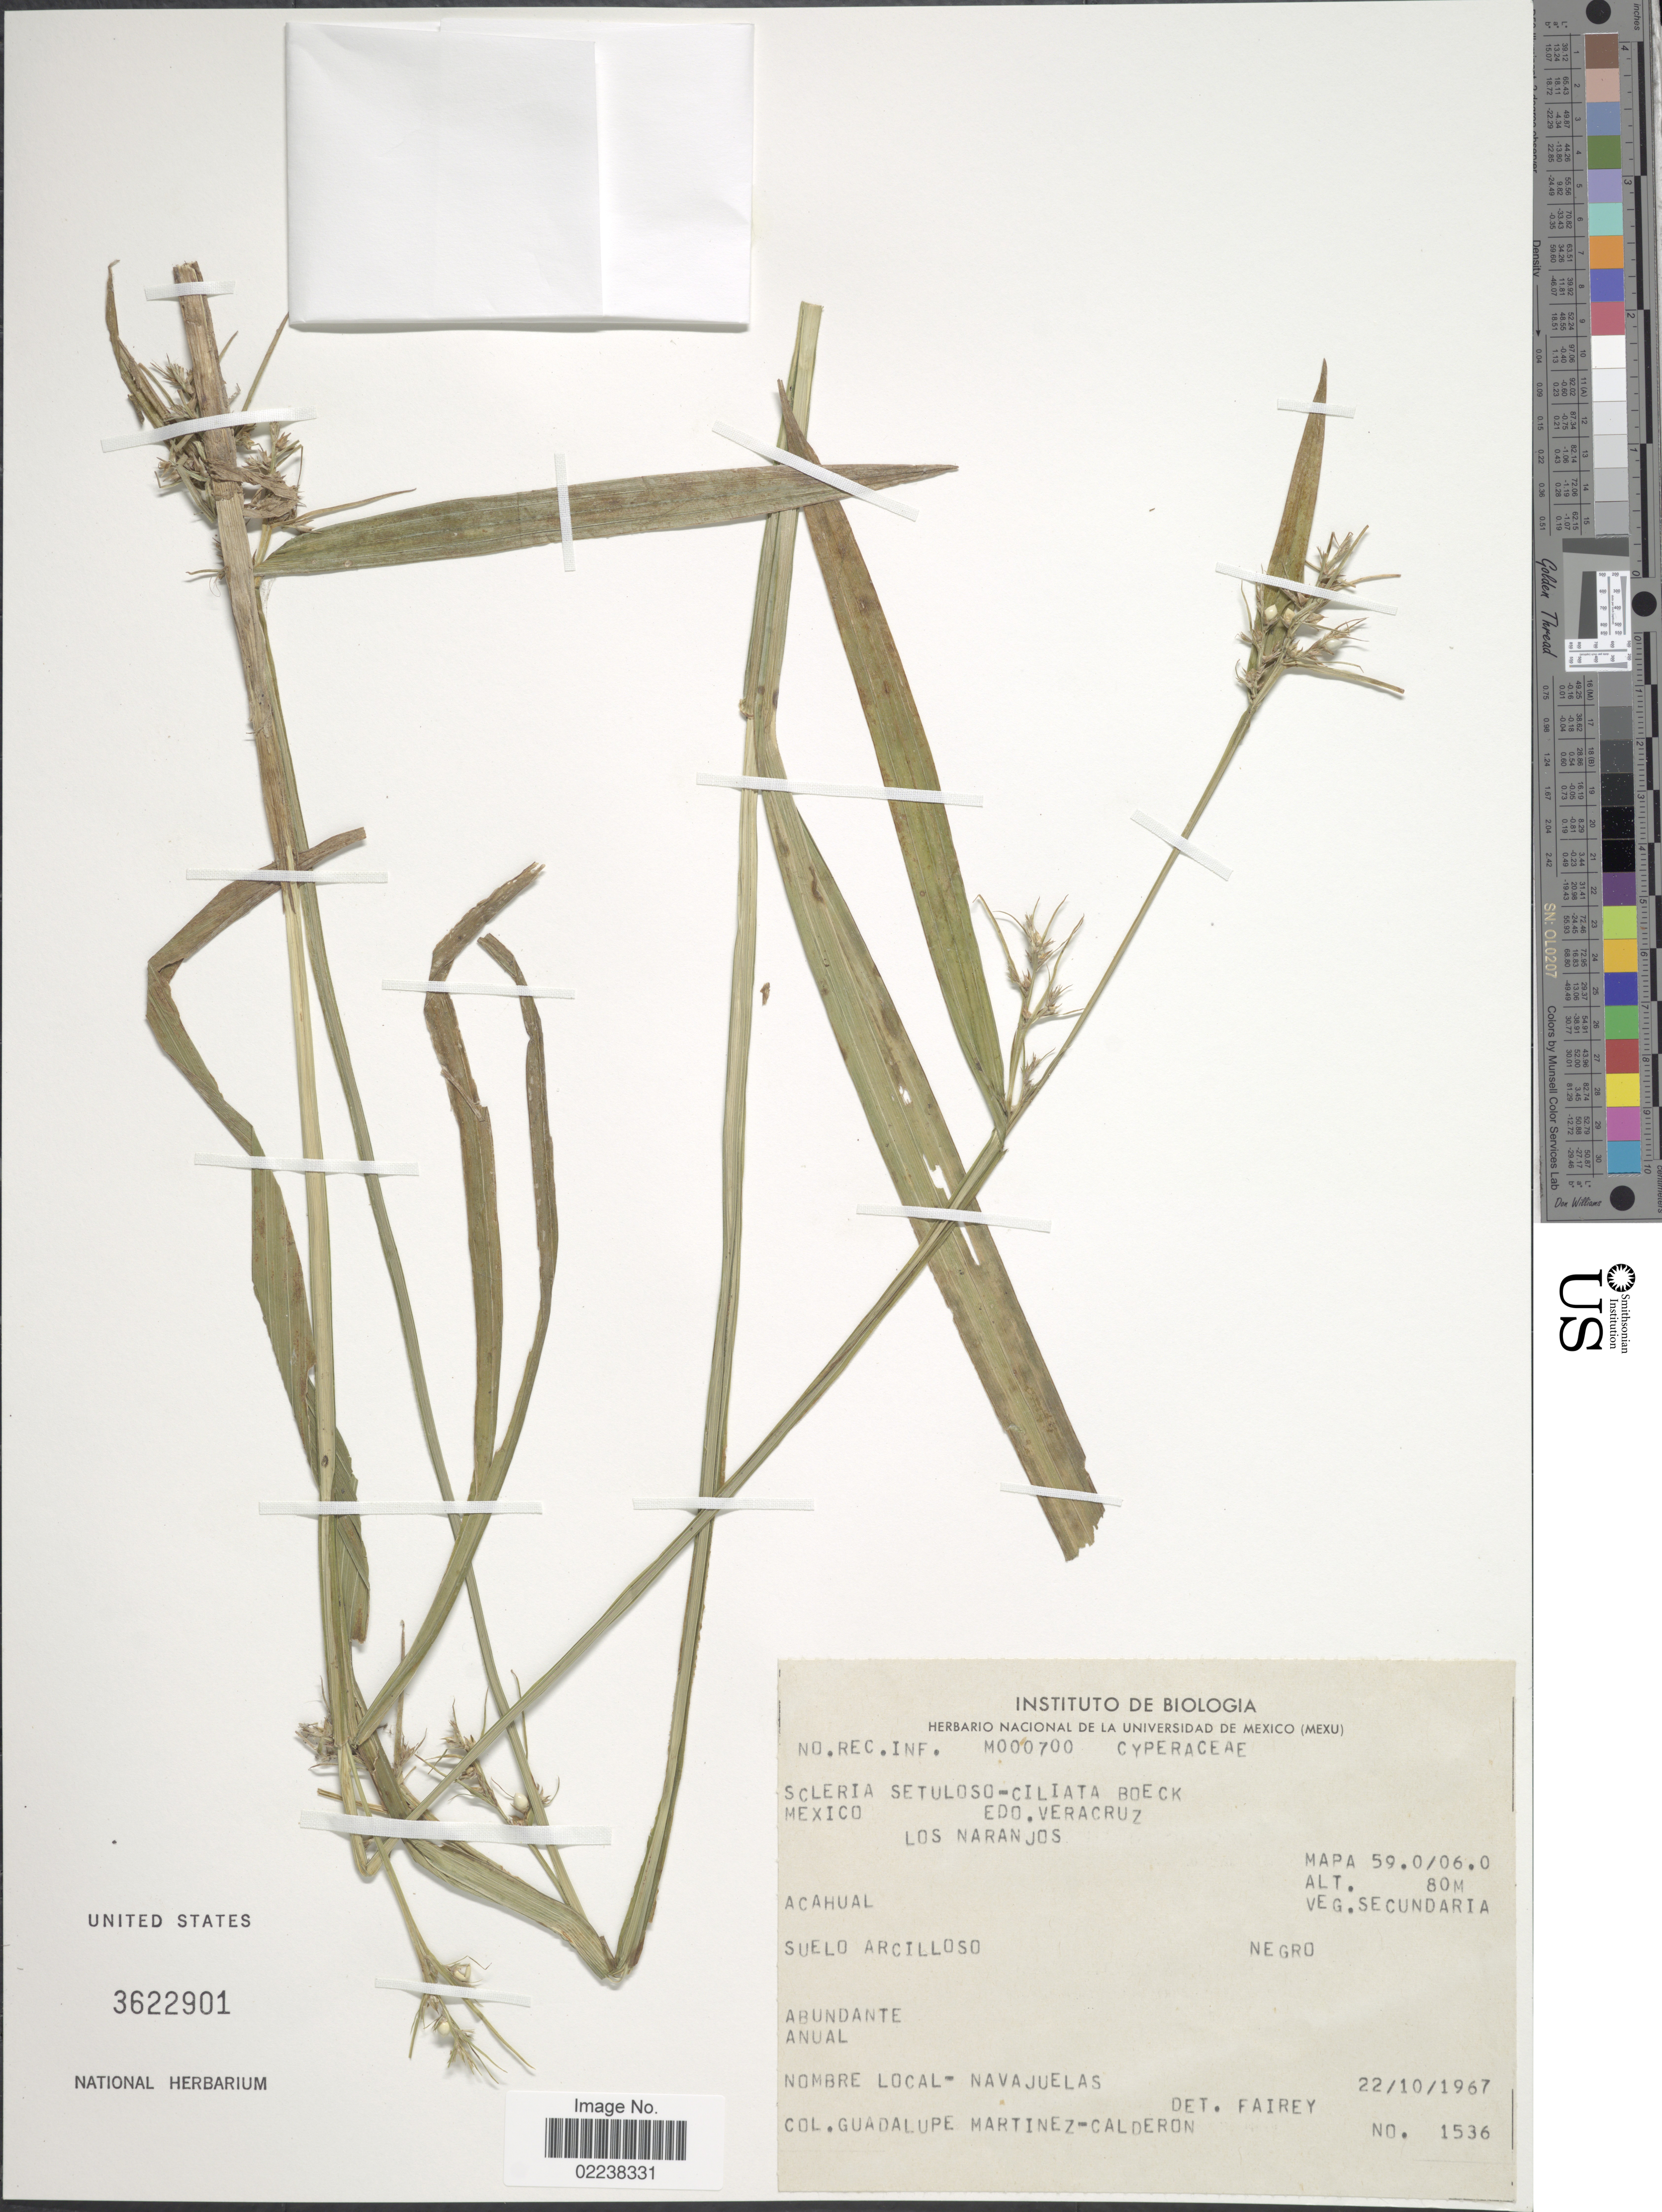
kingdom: Plantae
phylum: Tracheophyta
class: Liliopsida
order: Poales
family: Cyperaceae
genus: Scleria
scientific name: Scleria setulosociliata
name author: Boeckeler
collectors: G. Martinez-C.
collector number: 1536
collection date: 1967-10-22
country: Mexico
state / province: Veracruz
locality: Los Naranjos, Mapa 59.006.0, Acahual, Suelo Arcilloso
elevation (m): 80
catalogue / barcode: US 3622901